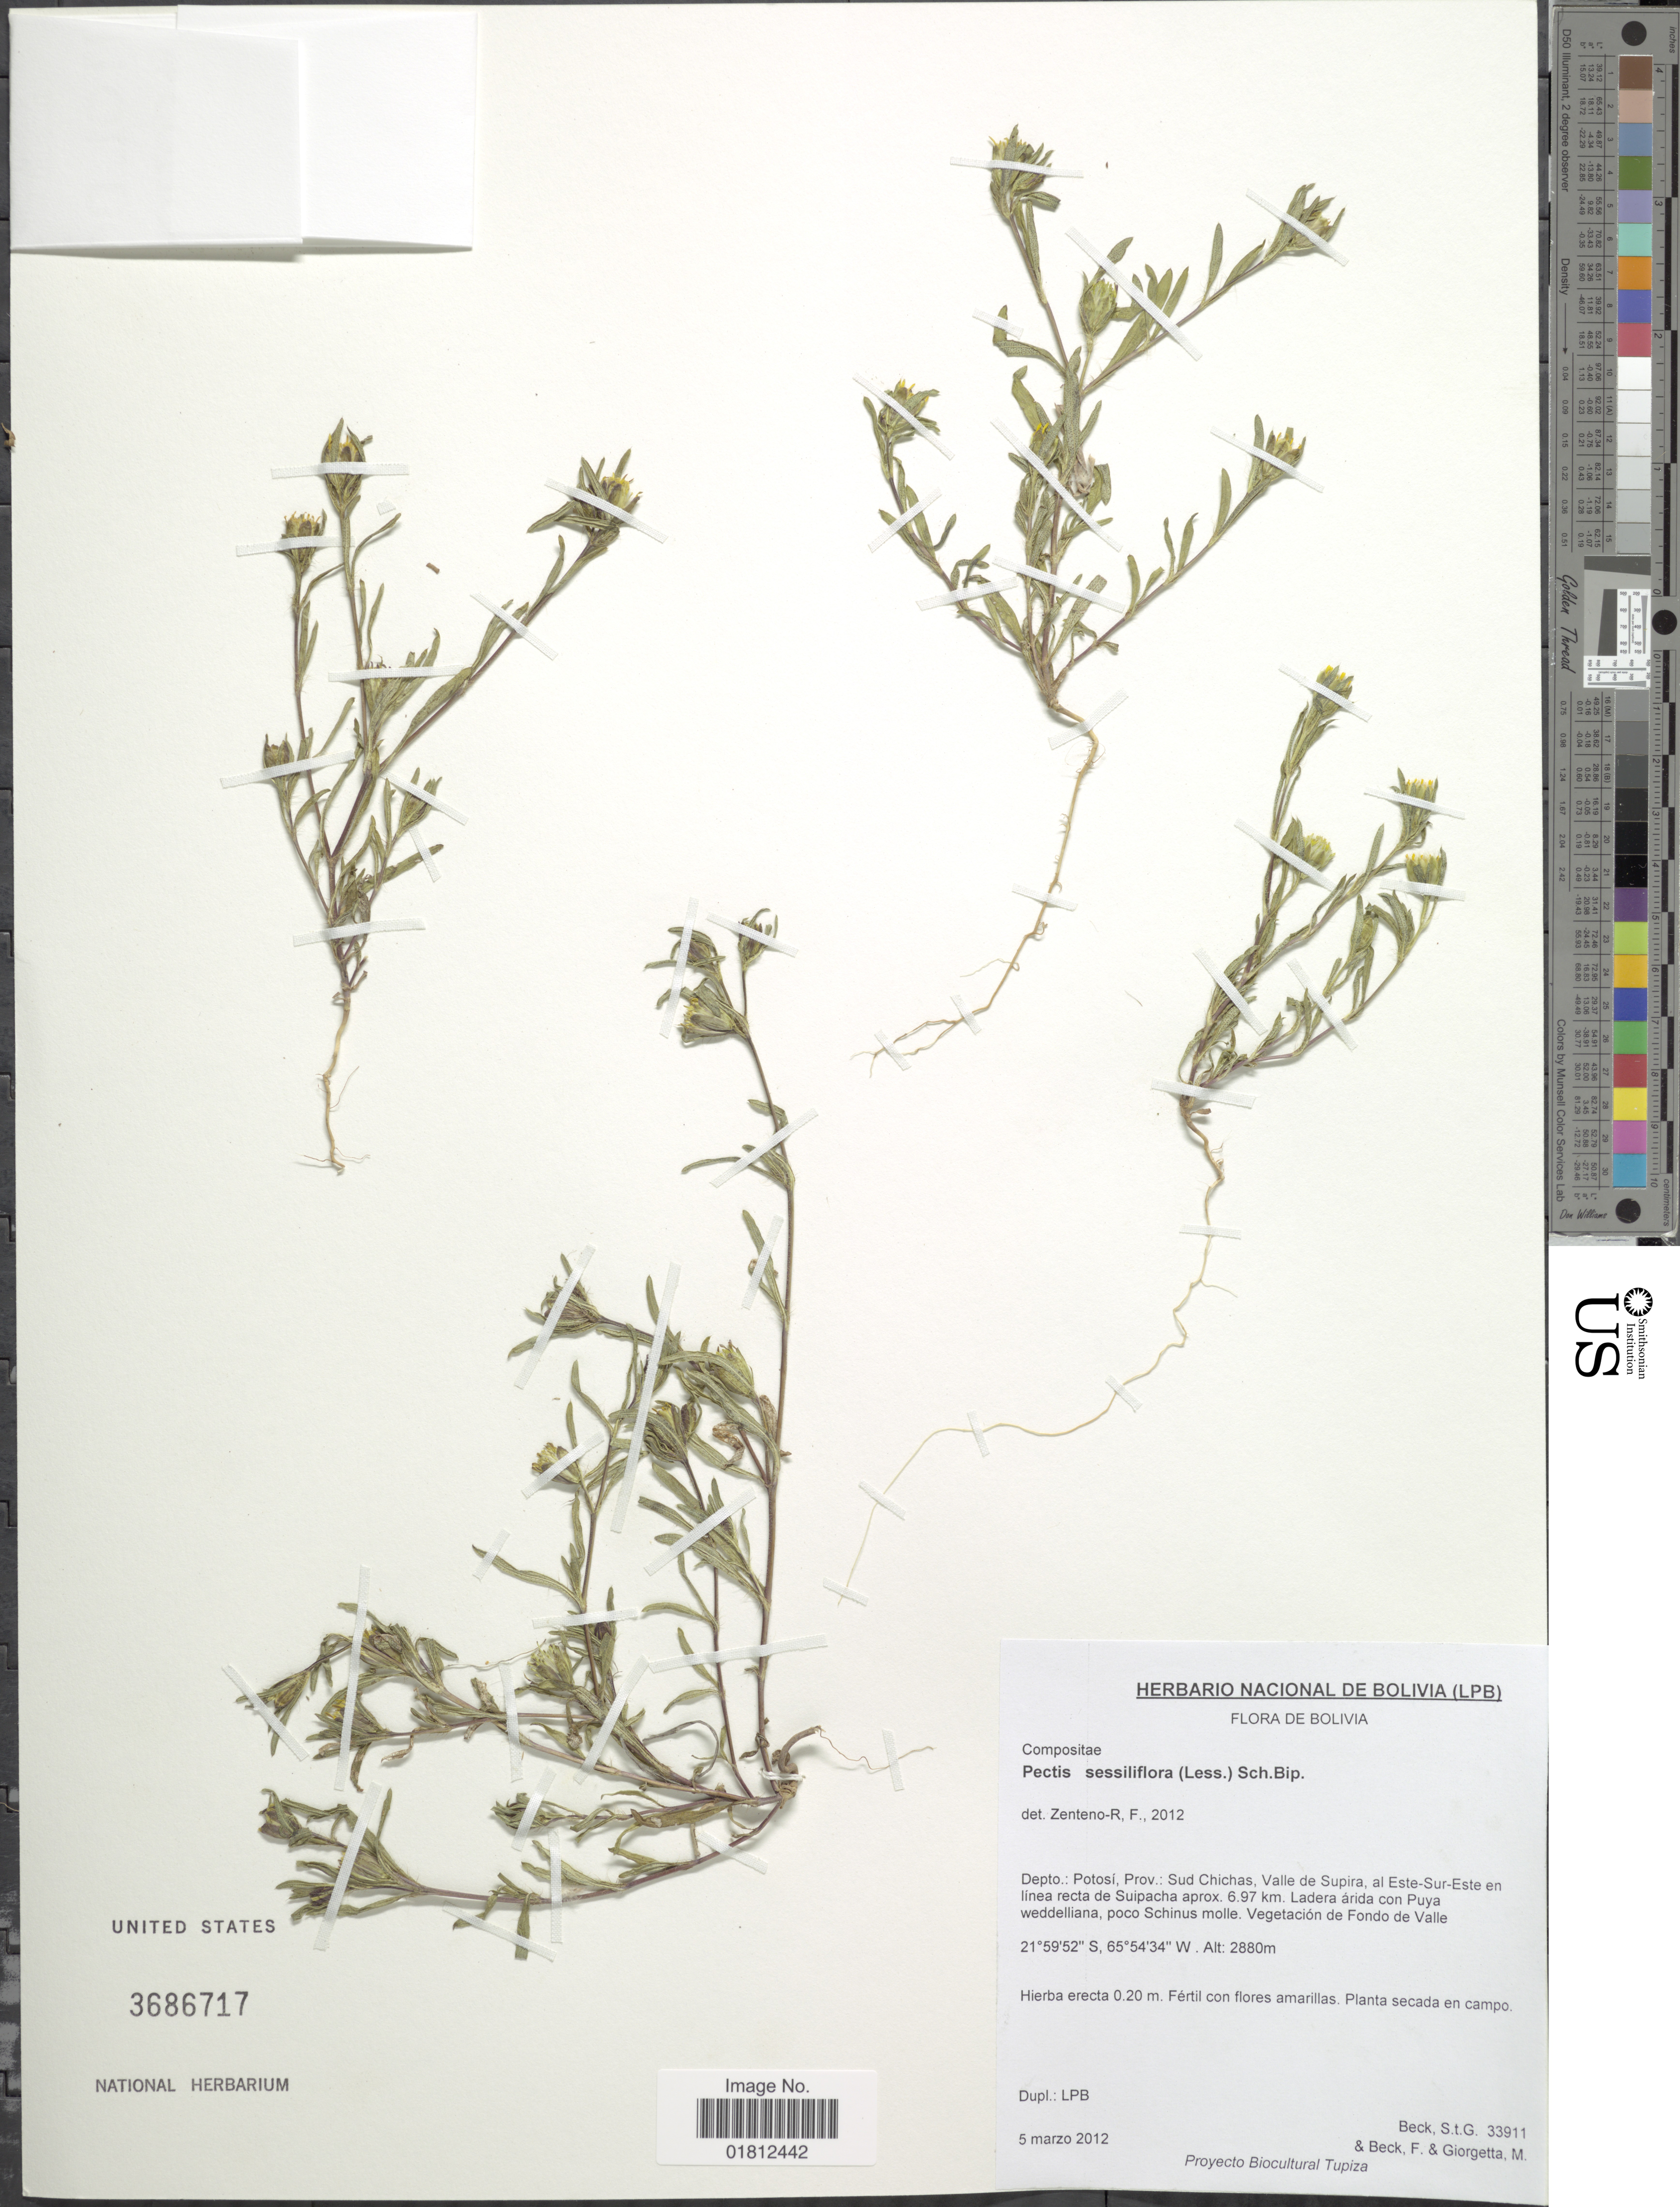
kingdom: Plantae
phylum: Tracheophyta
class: Magnoliopsida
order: Asterales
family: Asteraceae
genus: Pectis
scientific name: Pectis sessiliflora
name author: (Less.) Sch. Bip.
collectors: S. G. Beck, F. Beck & M. Giorgetta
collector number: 33911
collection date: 2012-03-05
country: Bolivia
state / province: Potosi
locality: Prov.: Sud Chichas, Valle de Supira, al Este-Sur-Este en linea recta de Suipacha, Ladera árida con Puya weddelliana, poco Schinus molle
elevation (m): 2880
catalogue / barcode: US 3686717